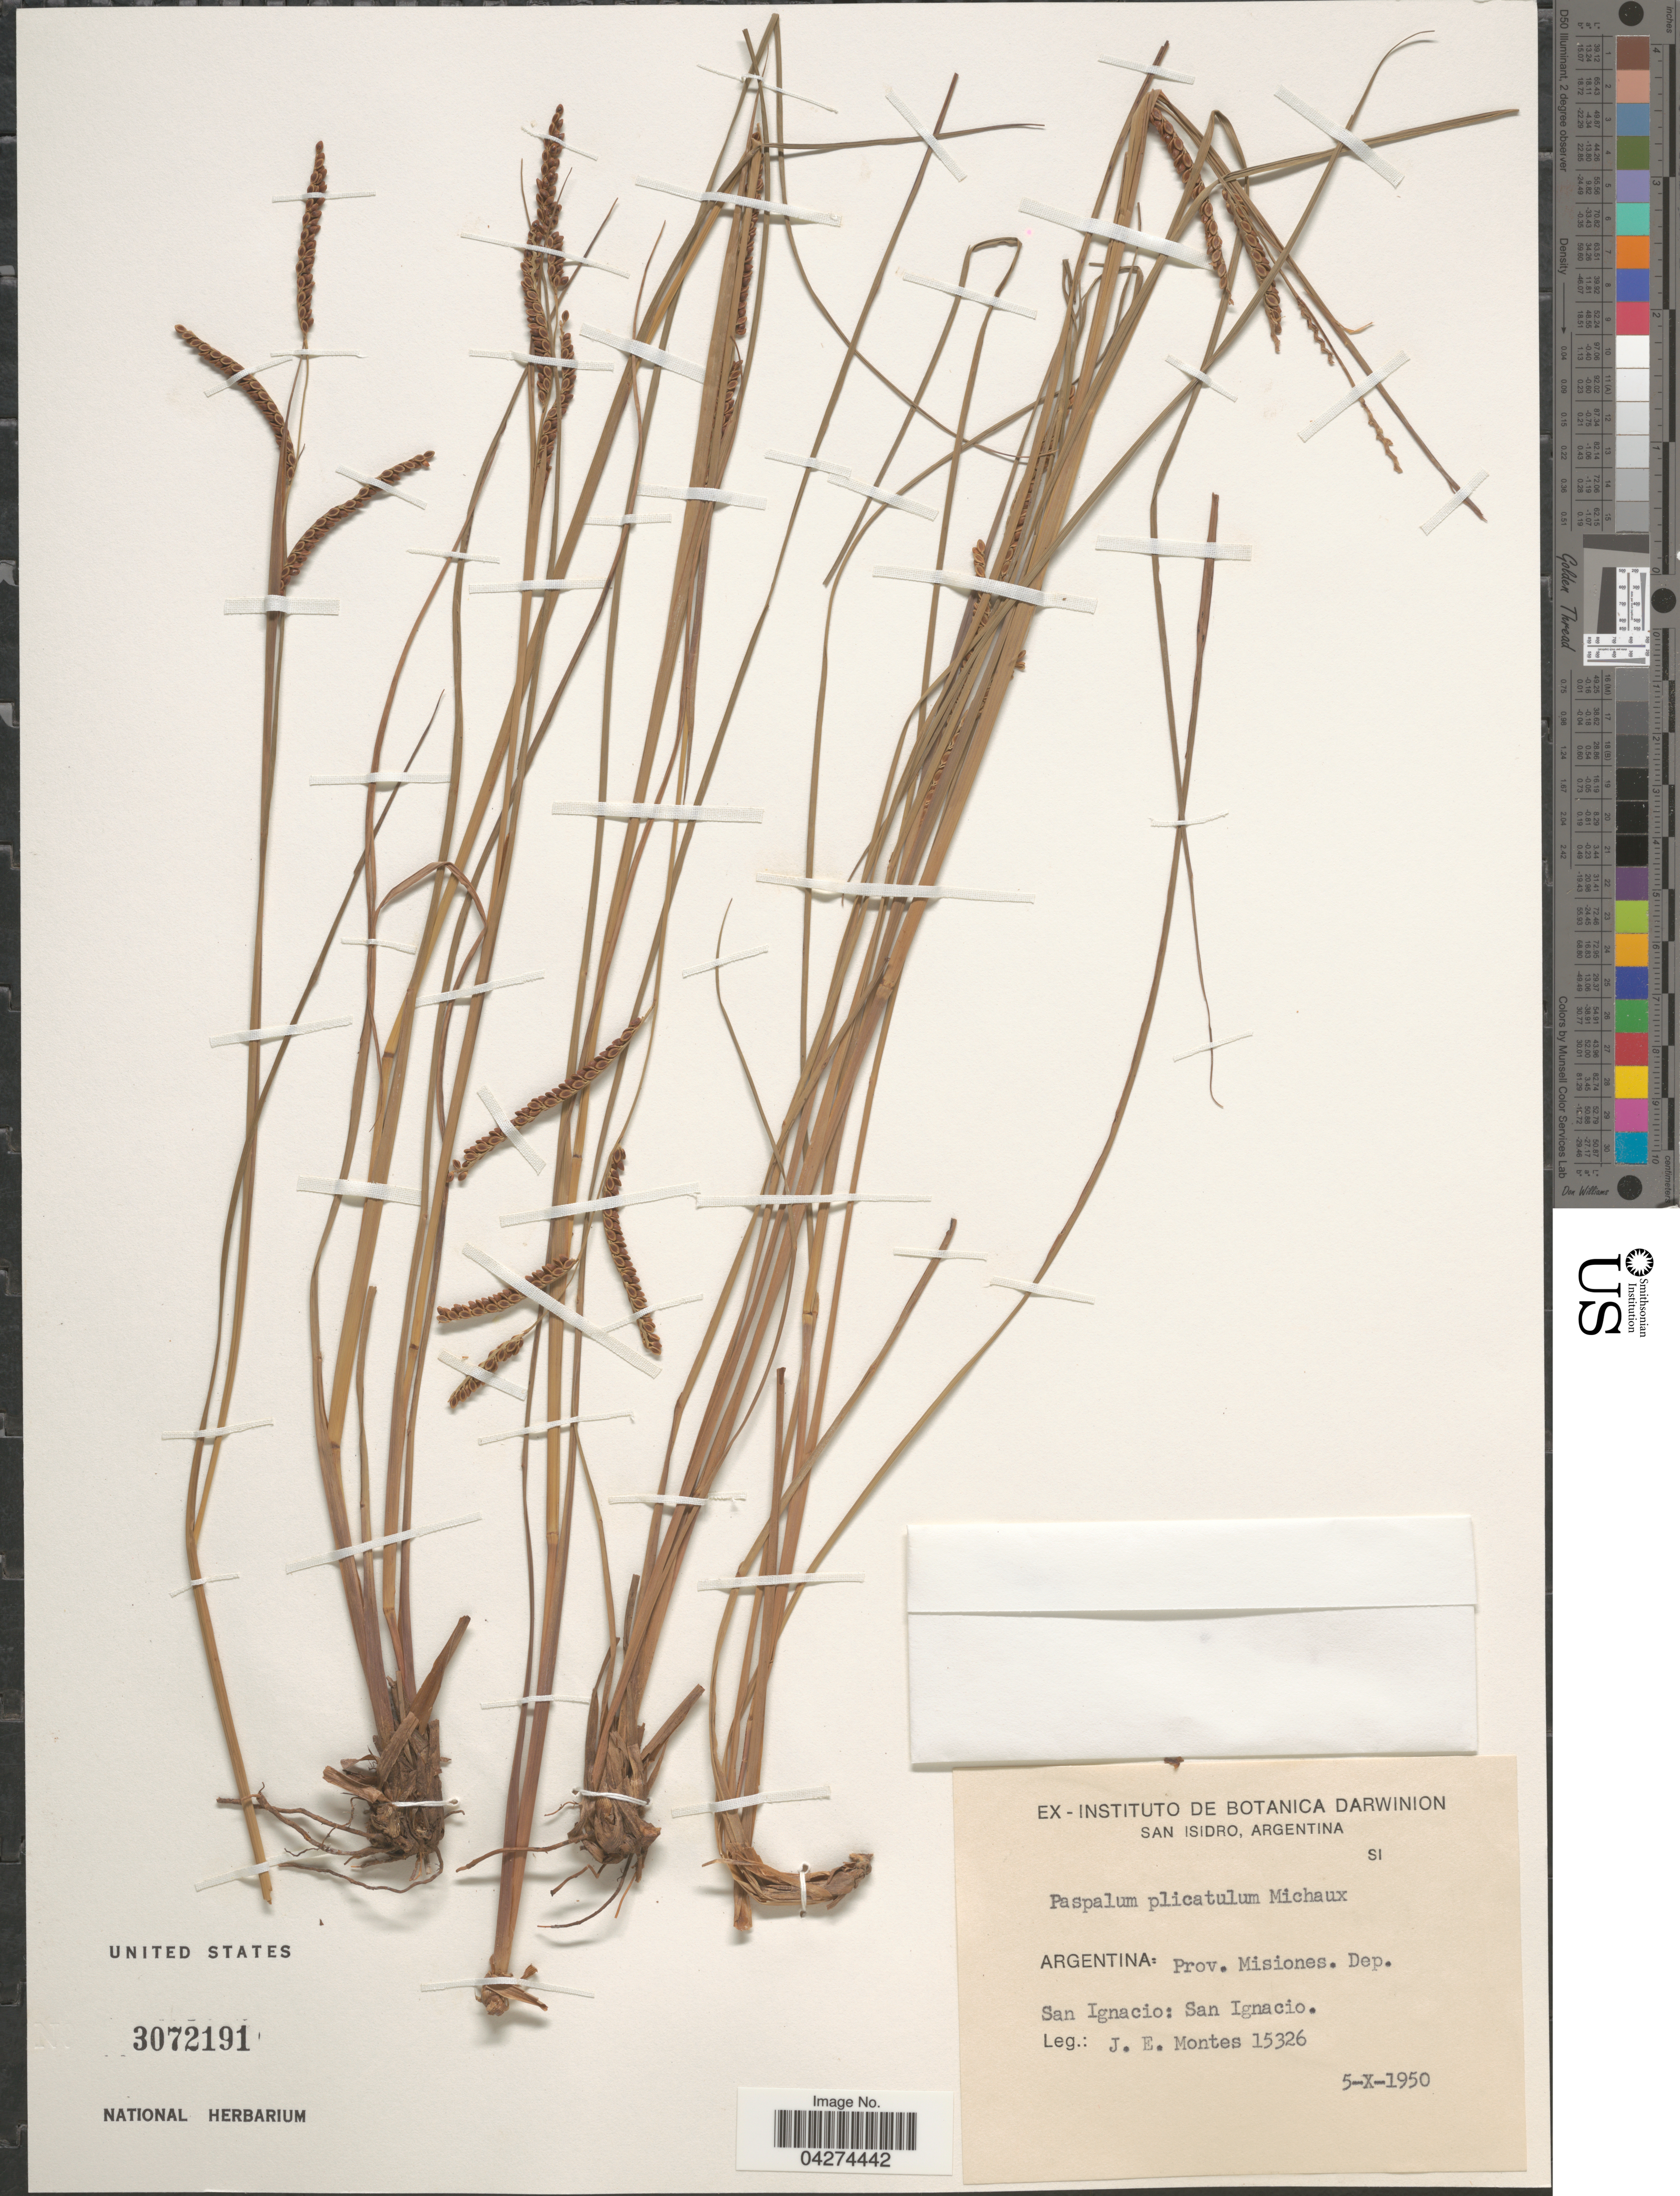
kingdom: Plantae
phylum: Tracheophyta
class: Liliopsida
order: Poales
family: Poaceae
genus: Paspalum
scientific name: Paspalum plicatulum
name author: Michx.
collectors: J. E. Montes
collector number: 15326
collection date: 1950-10-05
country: Argentina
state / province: Misiones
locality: Dep. San Ignacio: San Ignacio.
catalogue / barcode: US 3072191